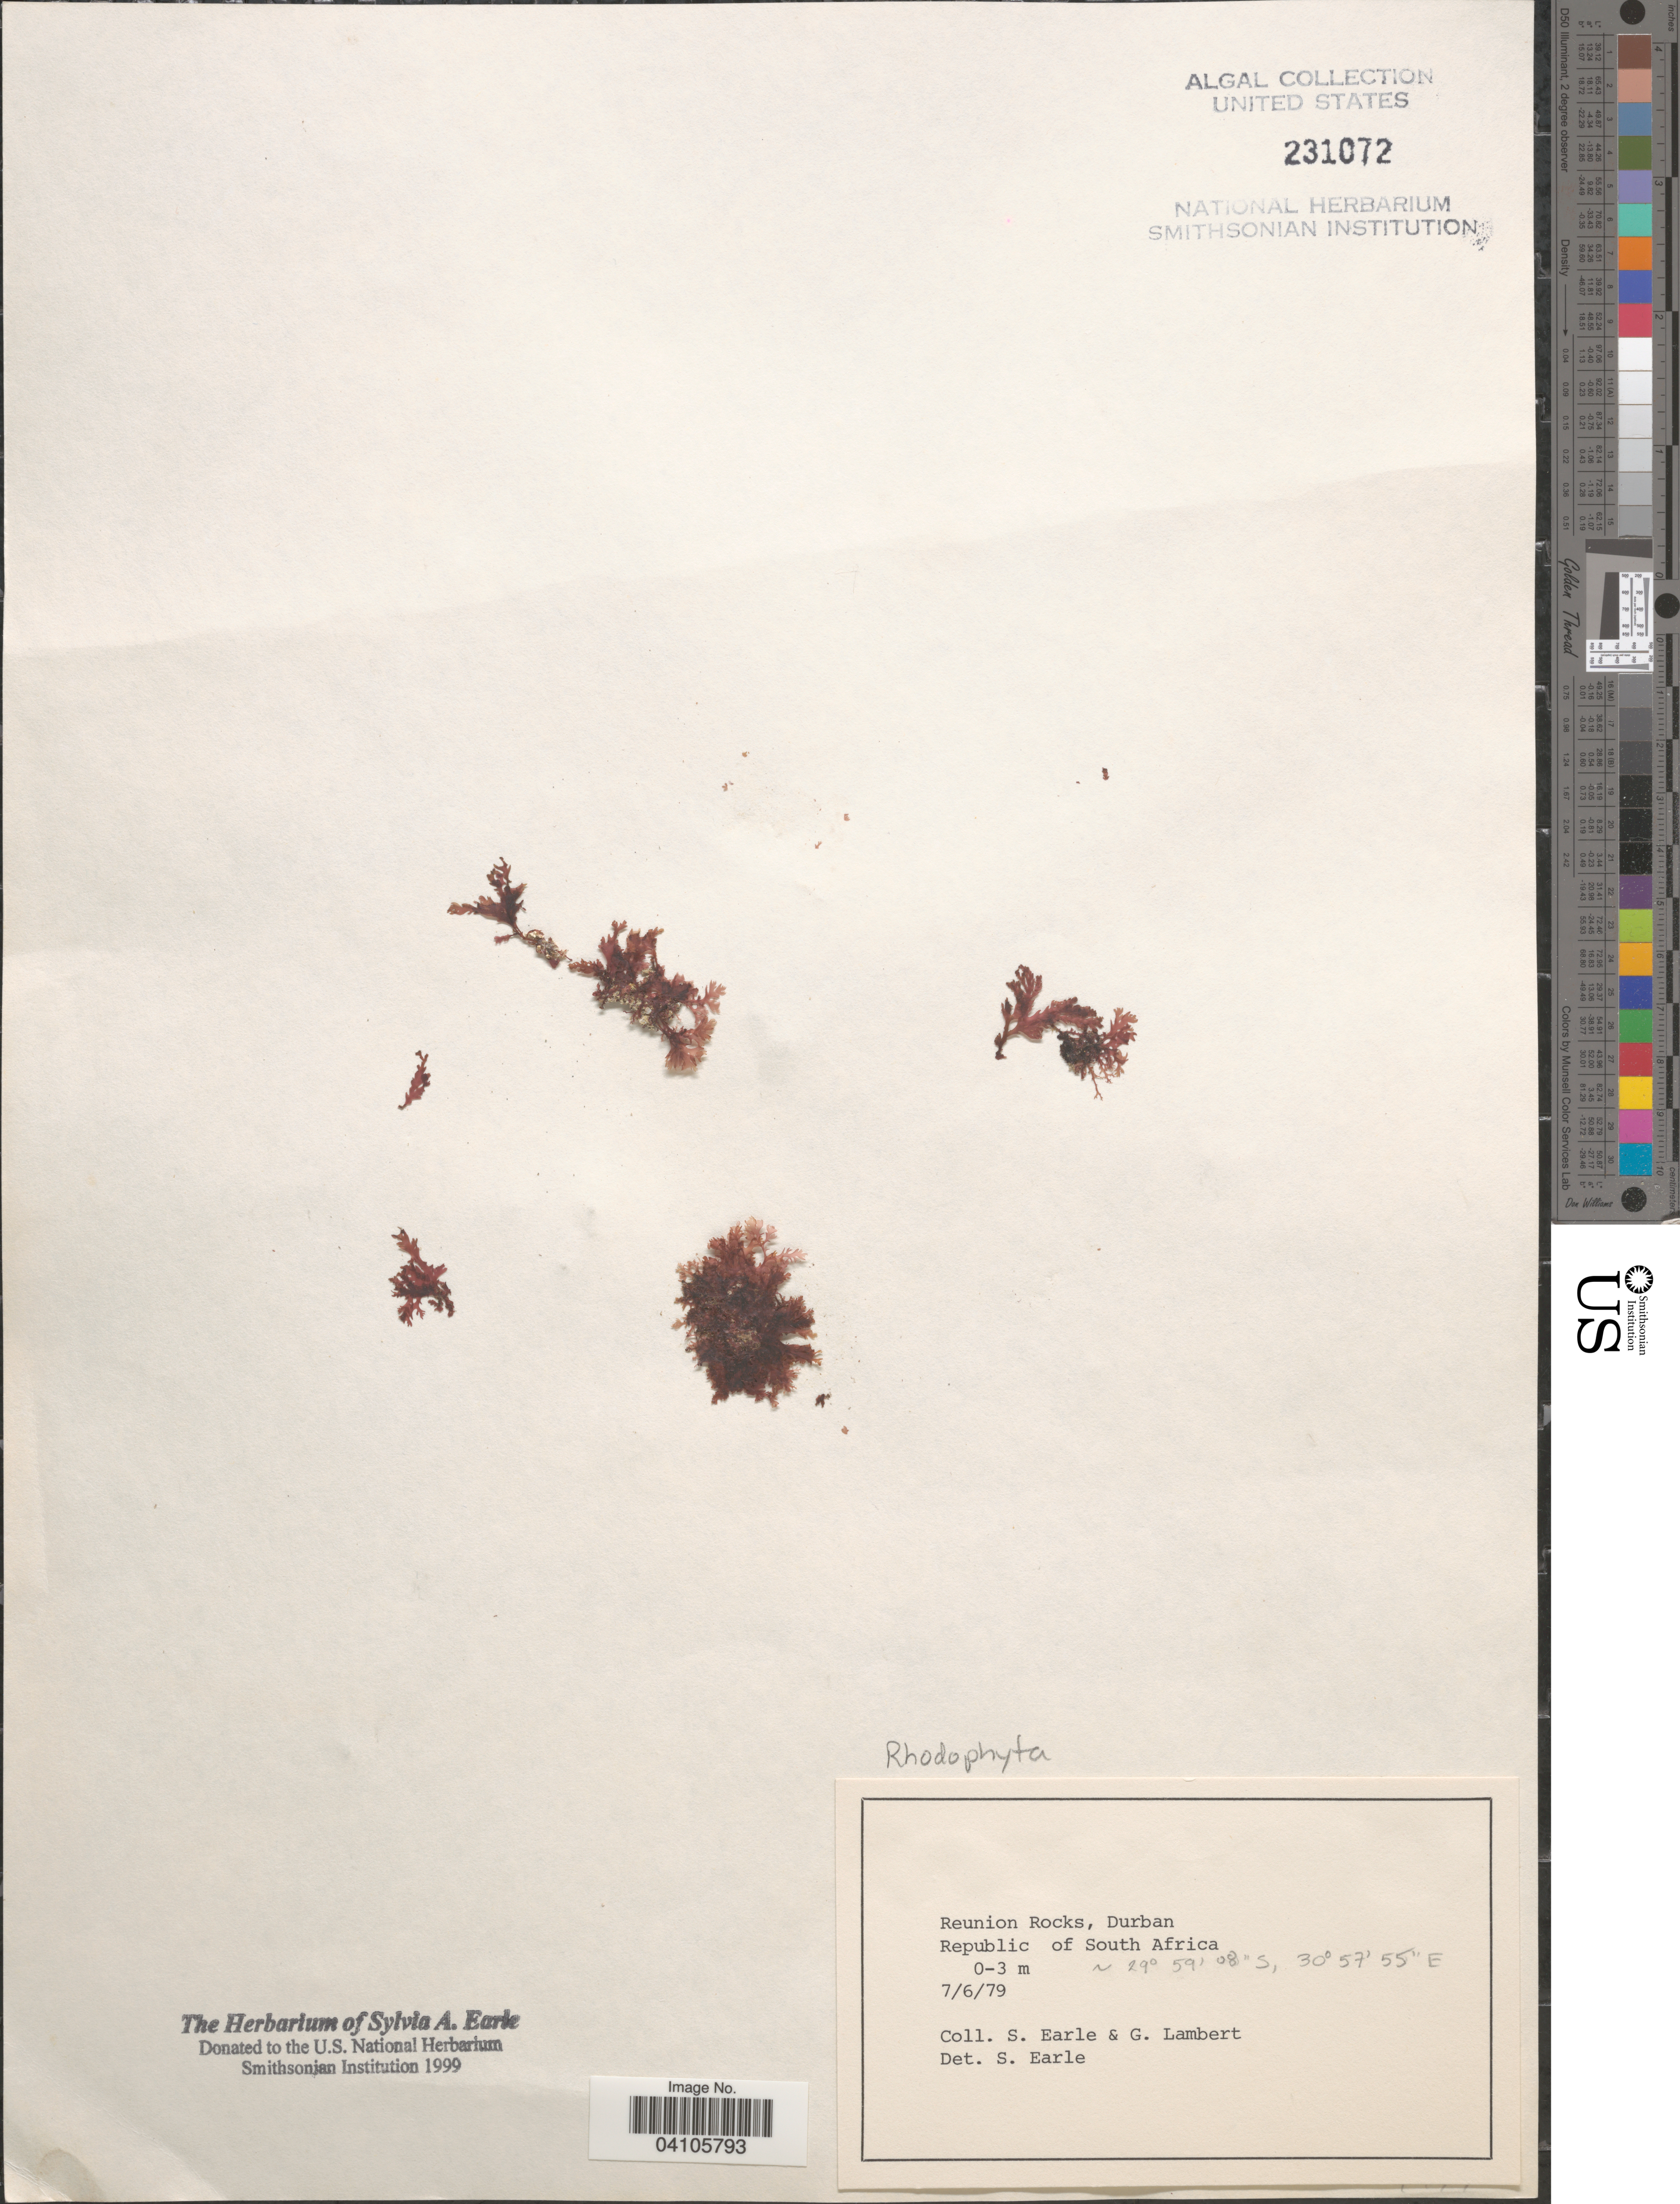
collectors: S. A. Earle & G. Lambert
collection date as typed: Transcribed d/m/y: 7/6/79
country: South Africa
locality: Reunion Rocks, Durban. Republic of South Africa.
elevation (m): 0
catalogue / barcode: US 231072